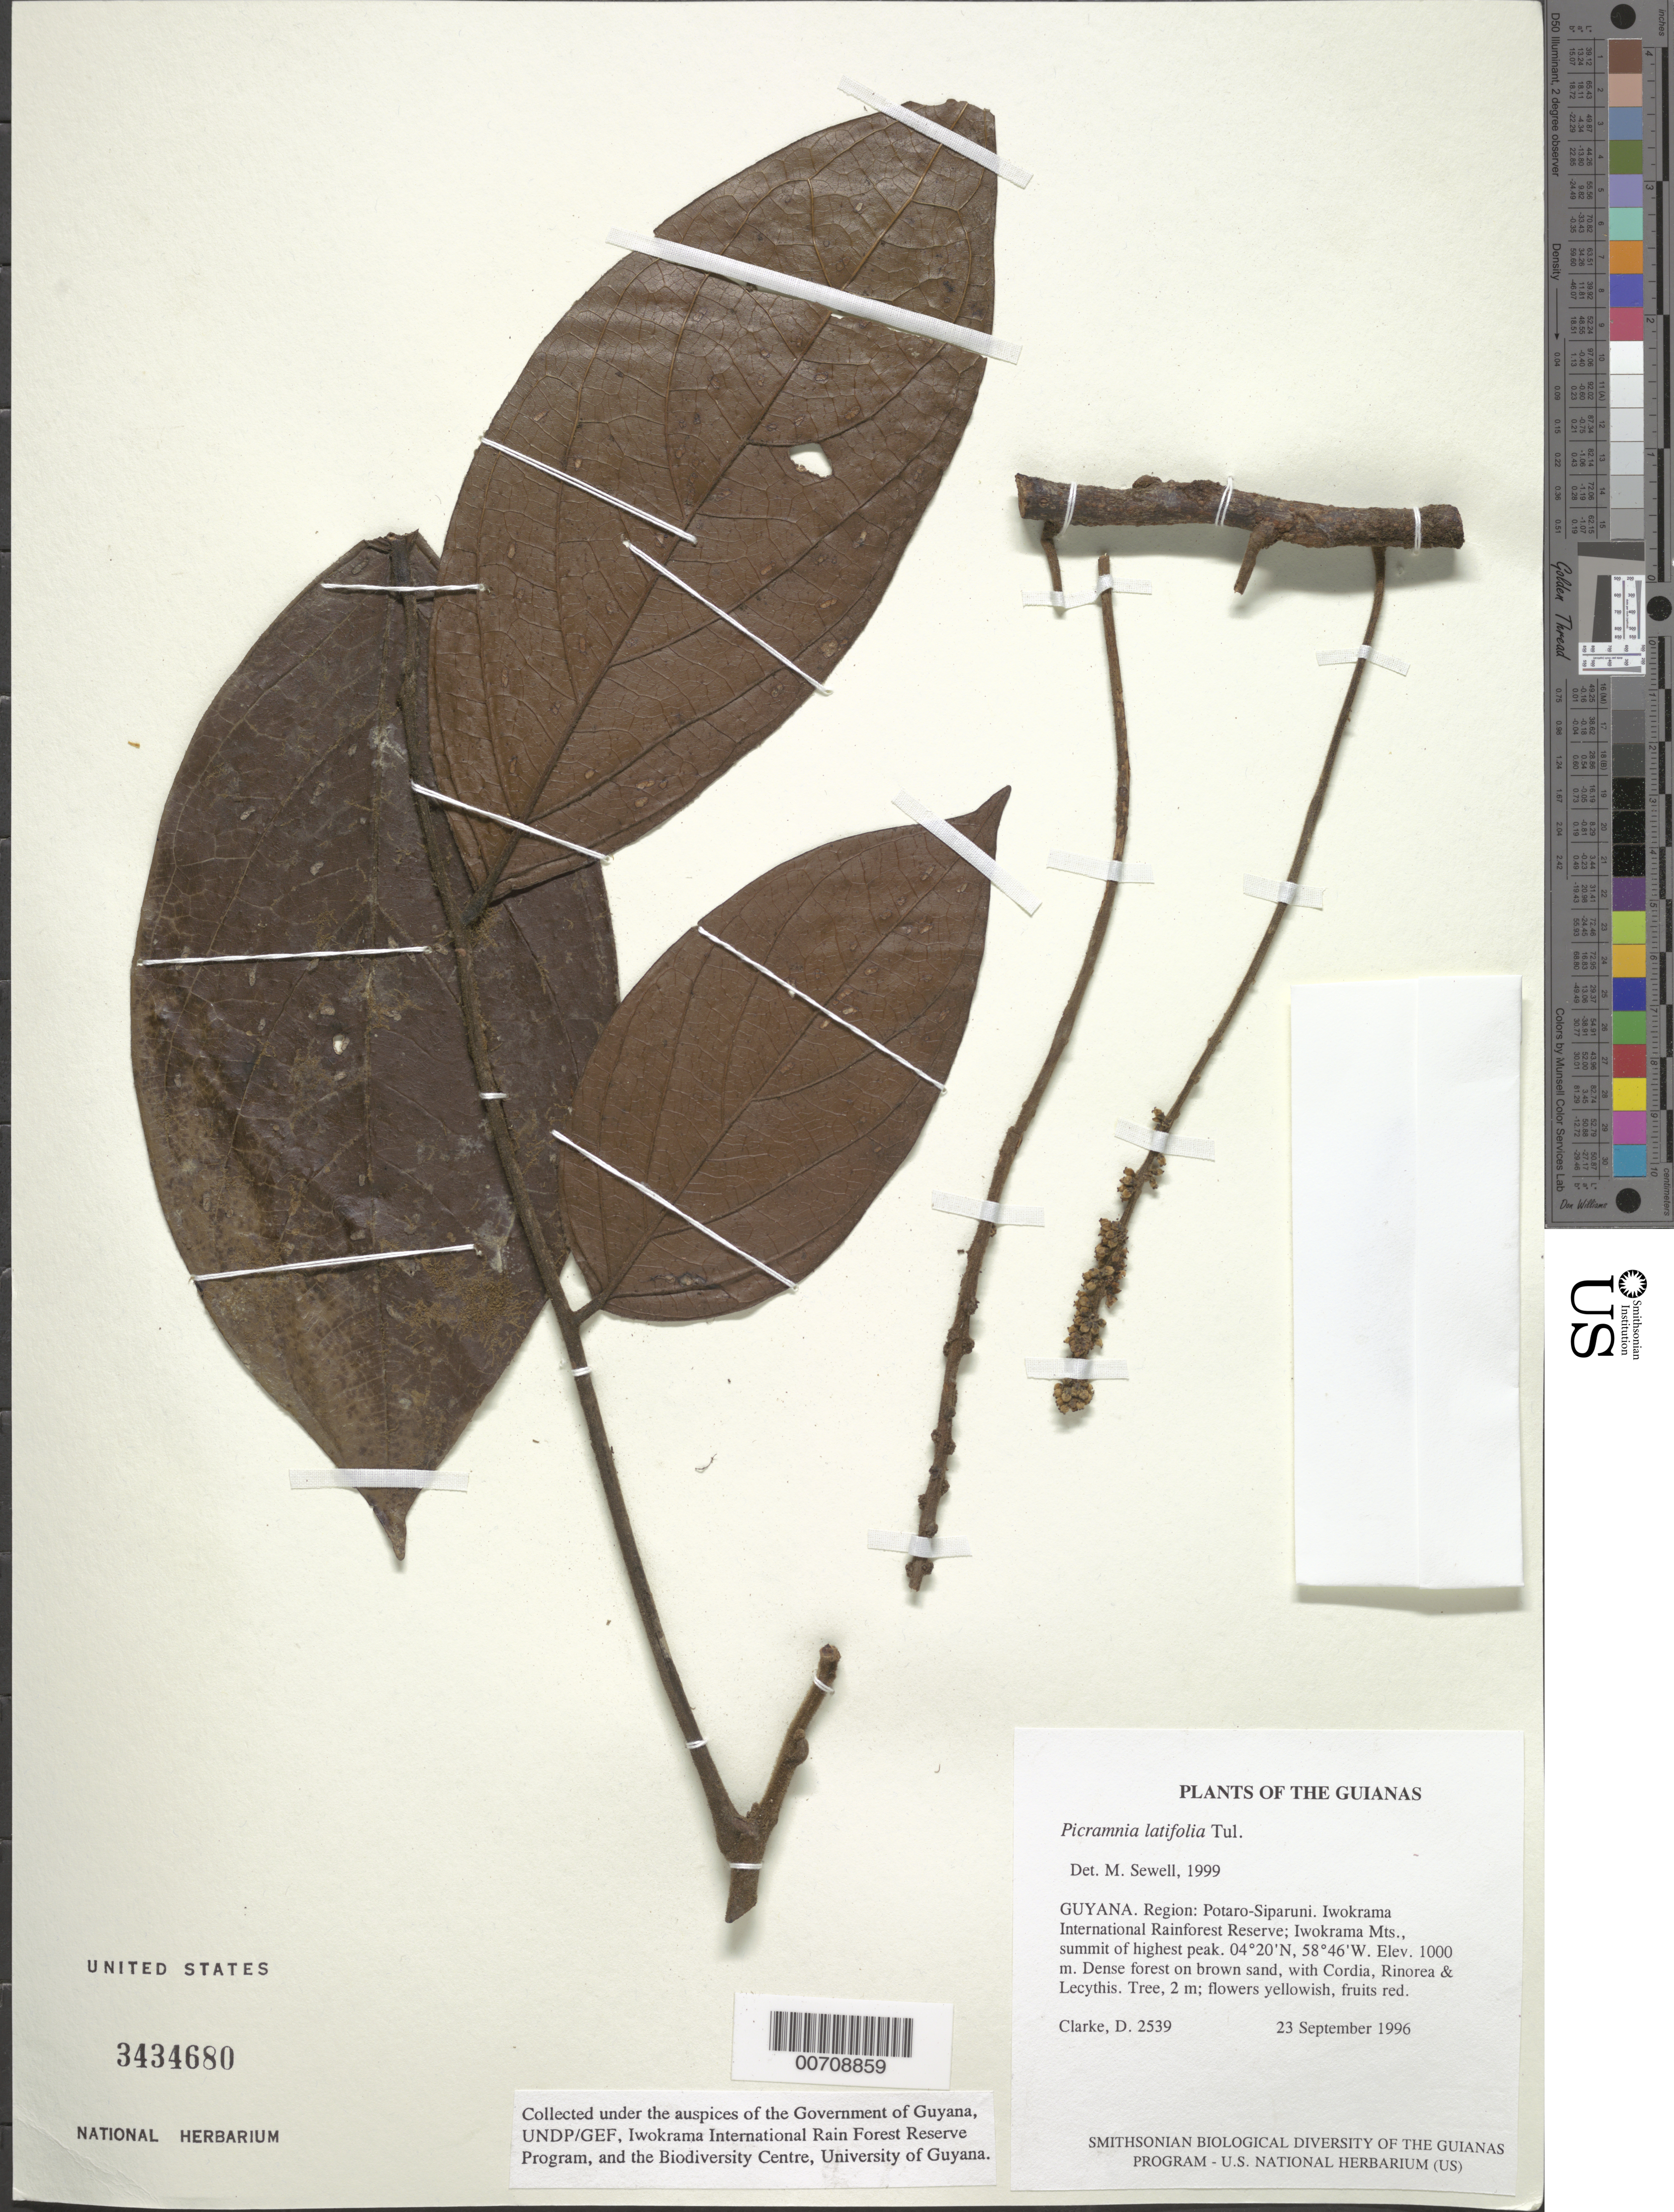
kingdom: Plantae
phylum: Tracheophyta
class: Magnoliopsida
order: Picramniales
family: Picramniaceae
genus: Picramnia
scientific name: Picramnia latifolia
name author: Tul.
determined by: Sewell, M.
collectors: H. D. Clarke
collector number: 2539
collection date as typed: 23 September 1996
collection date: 1996-09-23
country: Guyana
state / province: Potaro-Siparuni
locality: Iwokrama International Rainforest Reserve; Iwokrama Mts., summit of highest peak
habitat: Dense forest on brown sand, with Cordia, Rinorea & Lecythis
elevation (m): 1000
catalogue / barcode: US 3434680